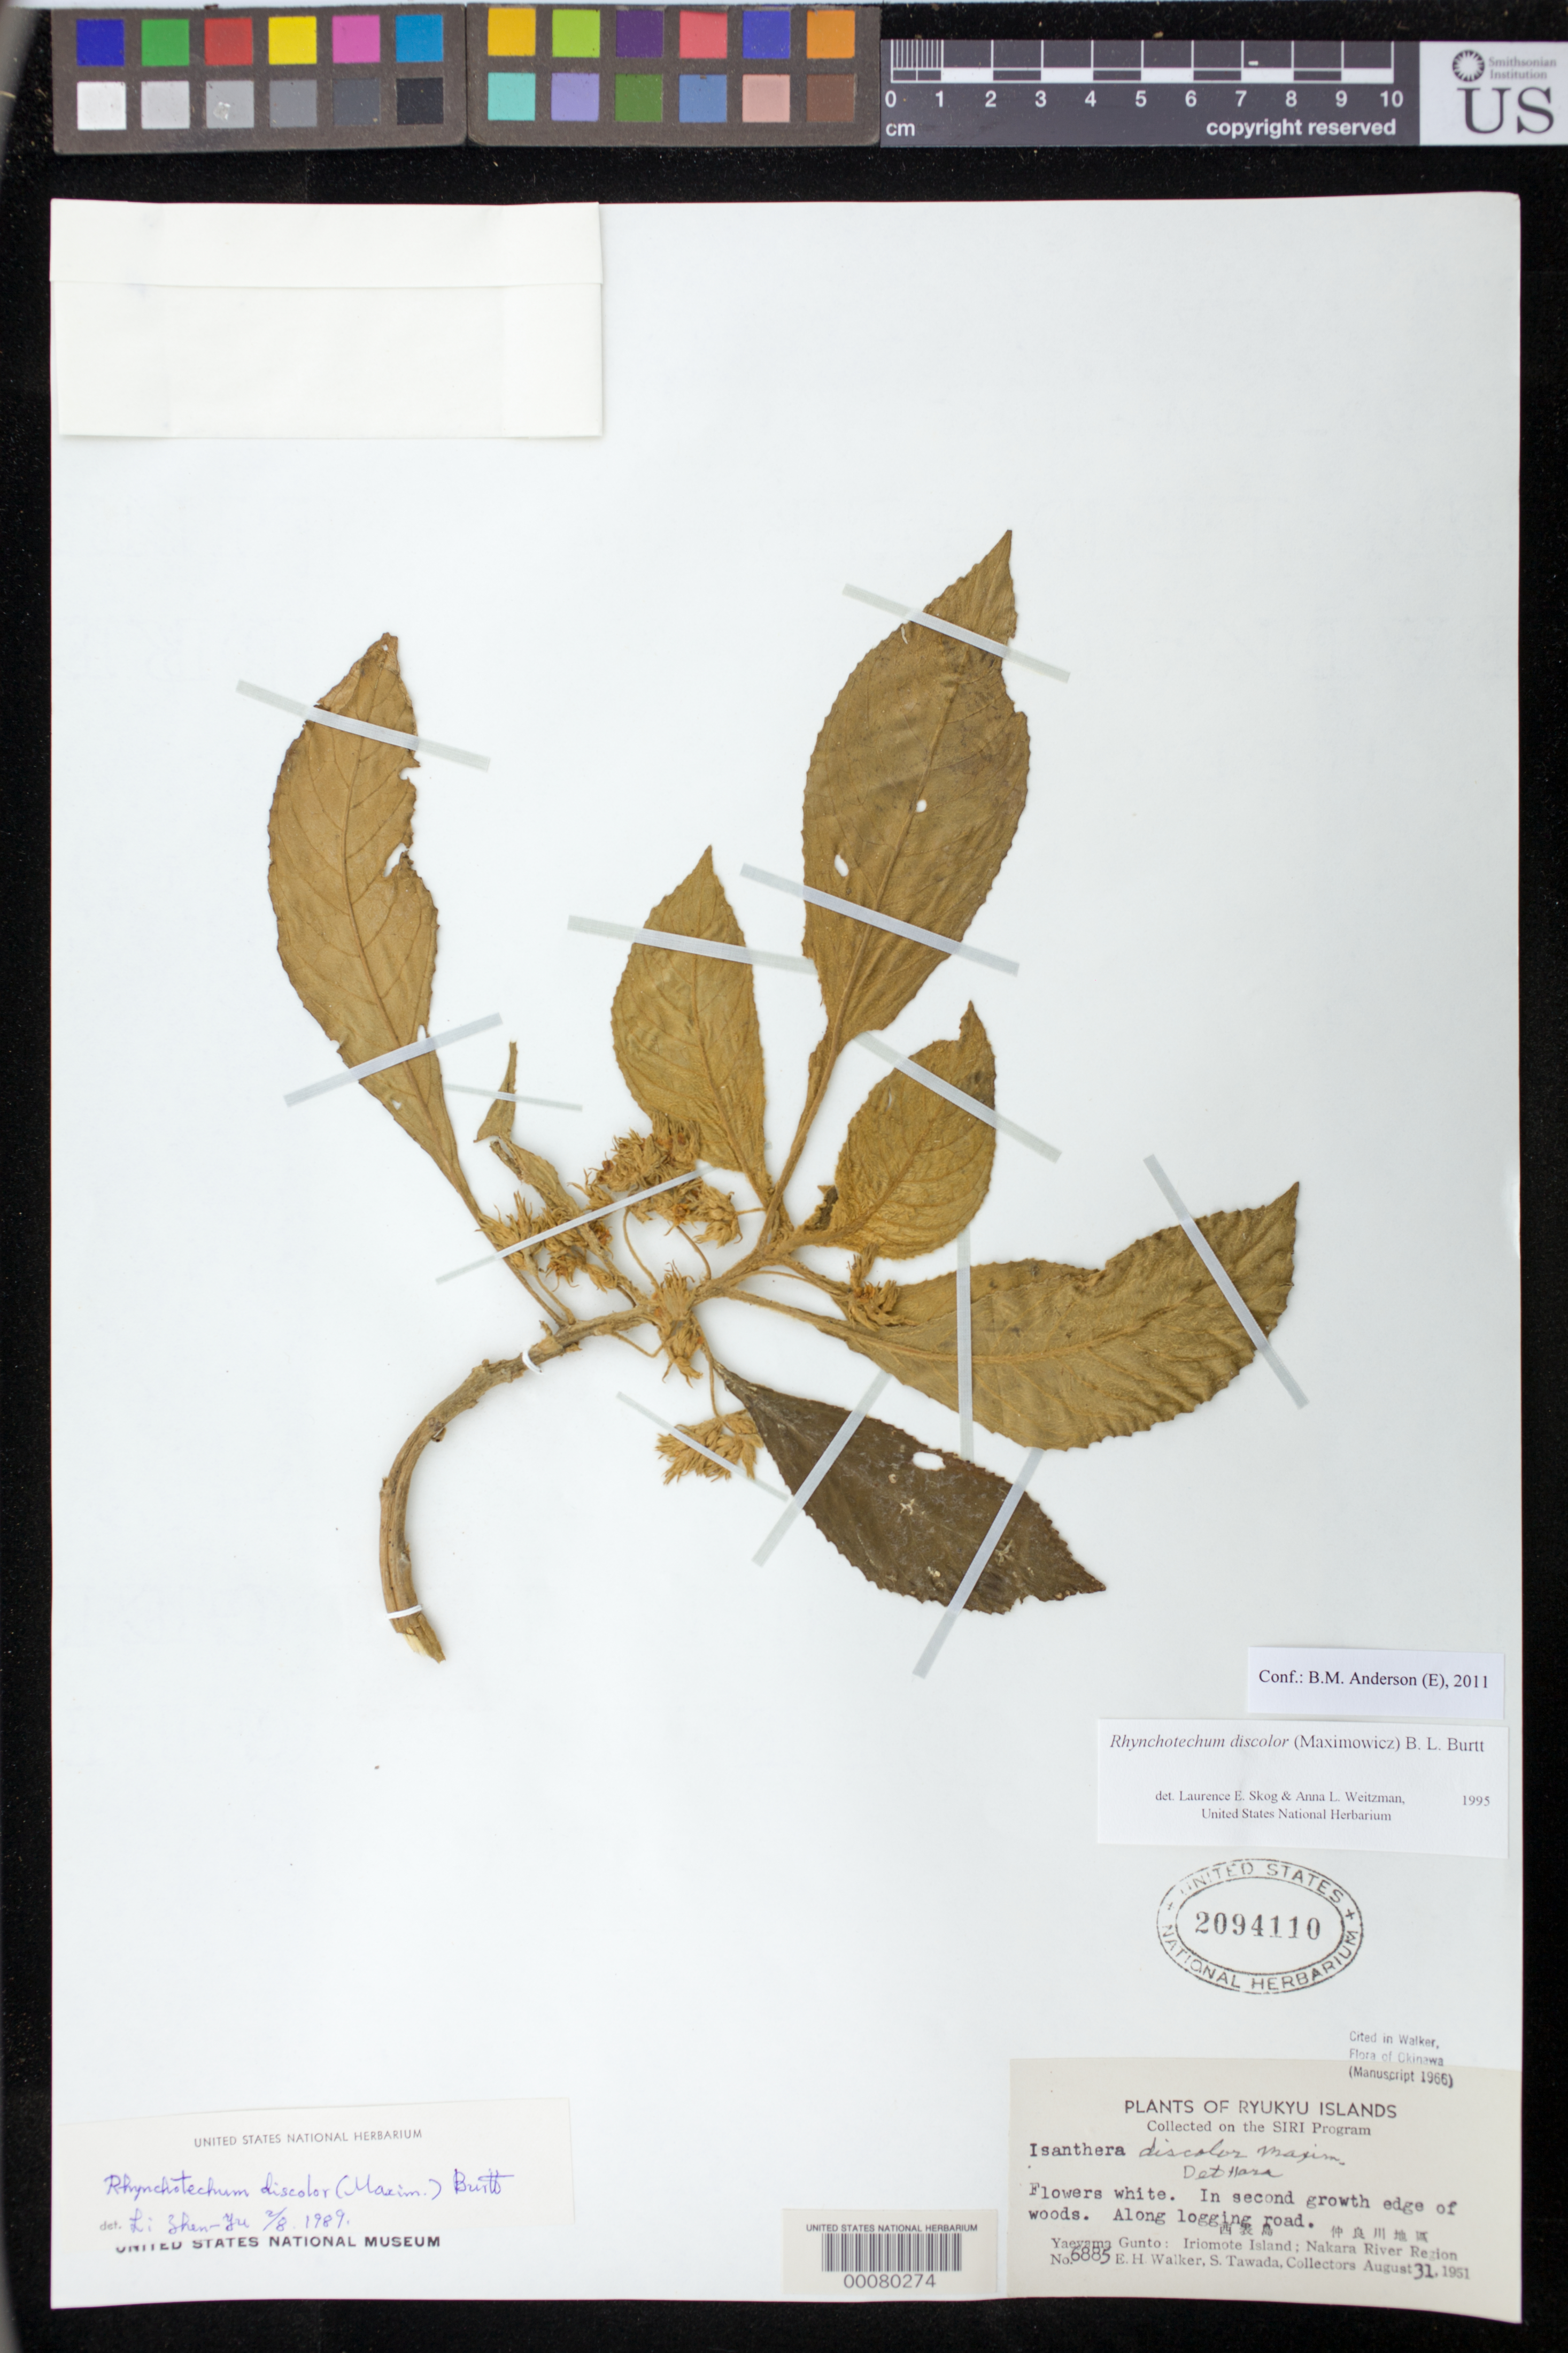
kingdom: Plantae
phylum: Tracheophyta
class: Magnoliopsida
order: Lamiales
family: Gesneriaceae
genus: Rhynchotechum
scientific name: Rhynchotechum discolor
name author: (Maxim.) B.L. Burtt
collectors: E. H. Walker & S. Tawada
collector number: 6885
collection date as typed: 31 Aug 1951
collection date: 1951-08-31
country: Japan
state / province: Okinawa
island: Okinawa I.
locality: Sakishima is., Yaeyama gunto, iriomote island, nakara river region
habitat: In second growth edge of woods, along logging road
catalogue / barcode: US 2094110